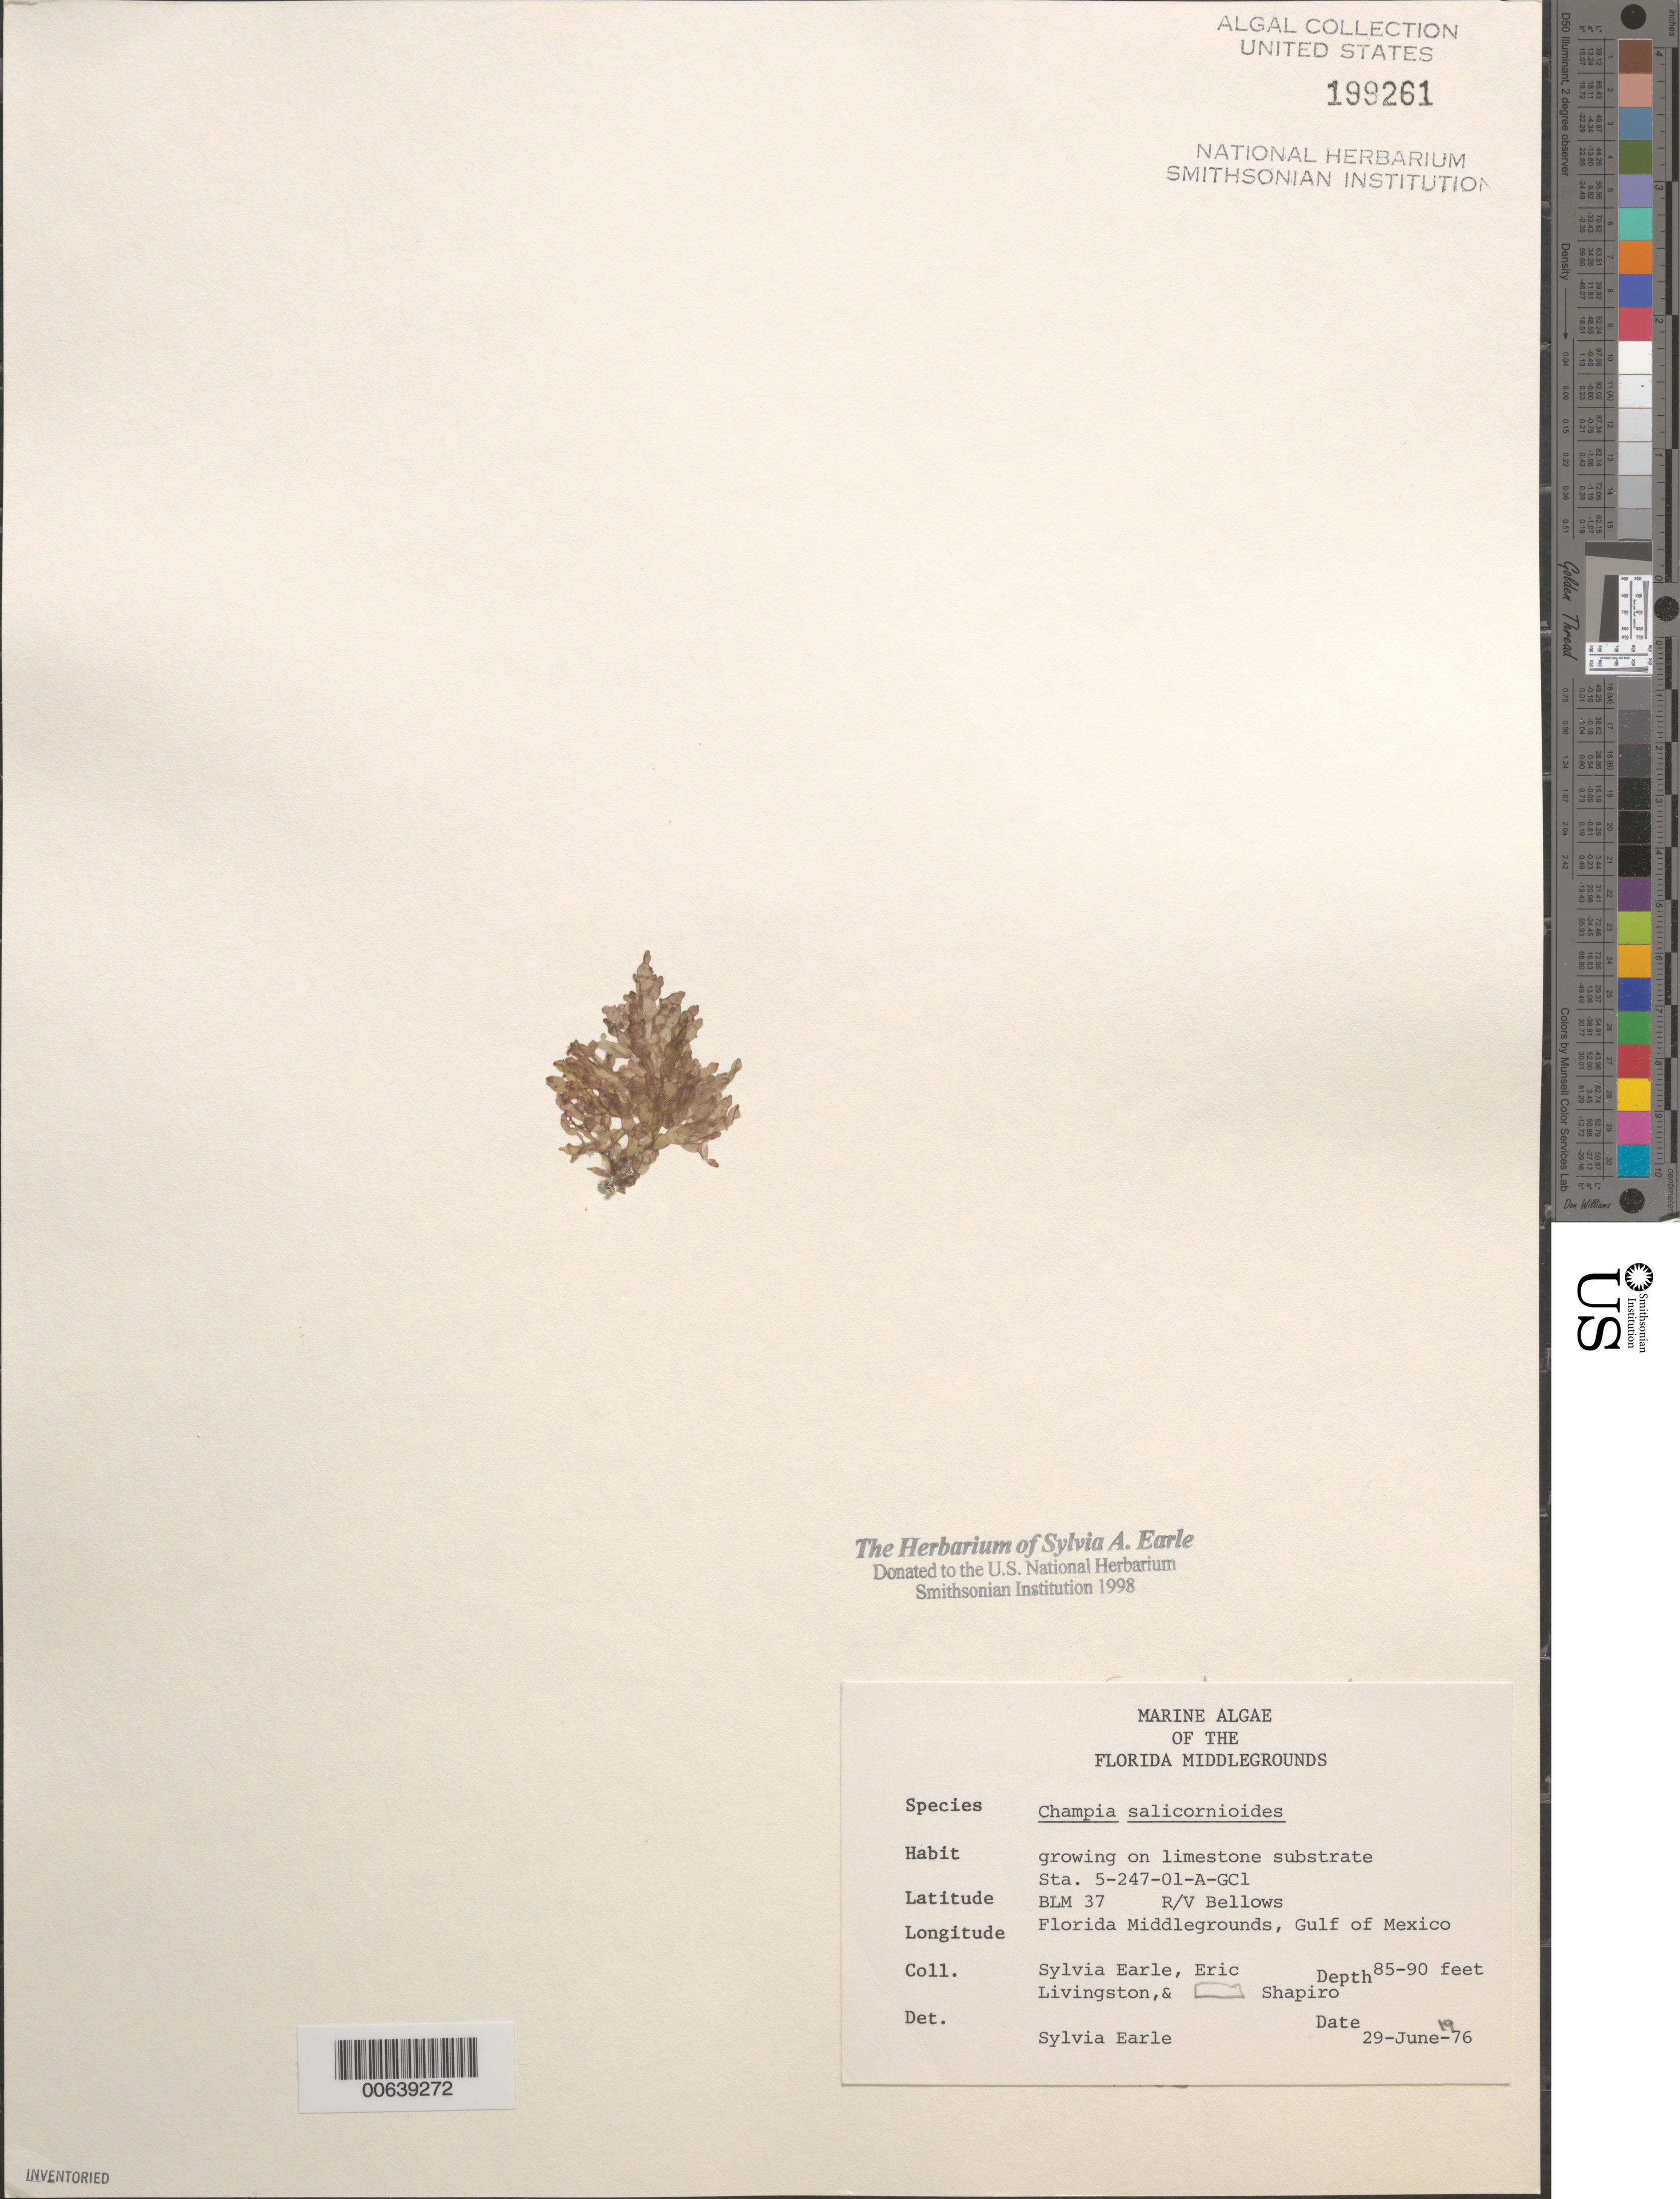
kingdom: Plantae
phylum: Rhodophyta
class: Florideophyceae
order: Rhodymeniales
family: Champiaceae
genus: Champia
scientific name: Champia salicornioides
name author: Harv.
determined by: Earle, S. A.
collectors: S. A. Earle, E. Livingston & A. Shapiro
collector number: Station 5-247-01-a-gc1 & BLM 37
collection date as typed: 29 Jun 1976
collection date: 1976-06-29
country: United States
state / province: Florida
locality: Florida Middle Grounds, Gulf of Mexico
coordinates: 28.6000 N, 84.2667 W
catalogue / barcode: US 199261